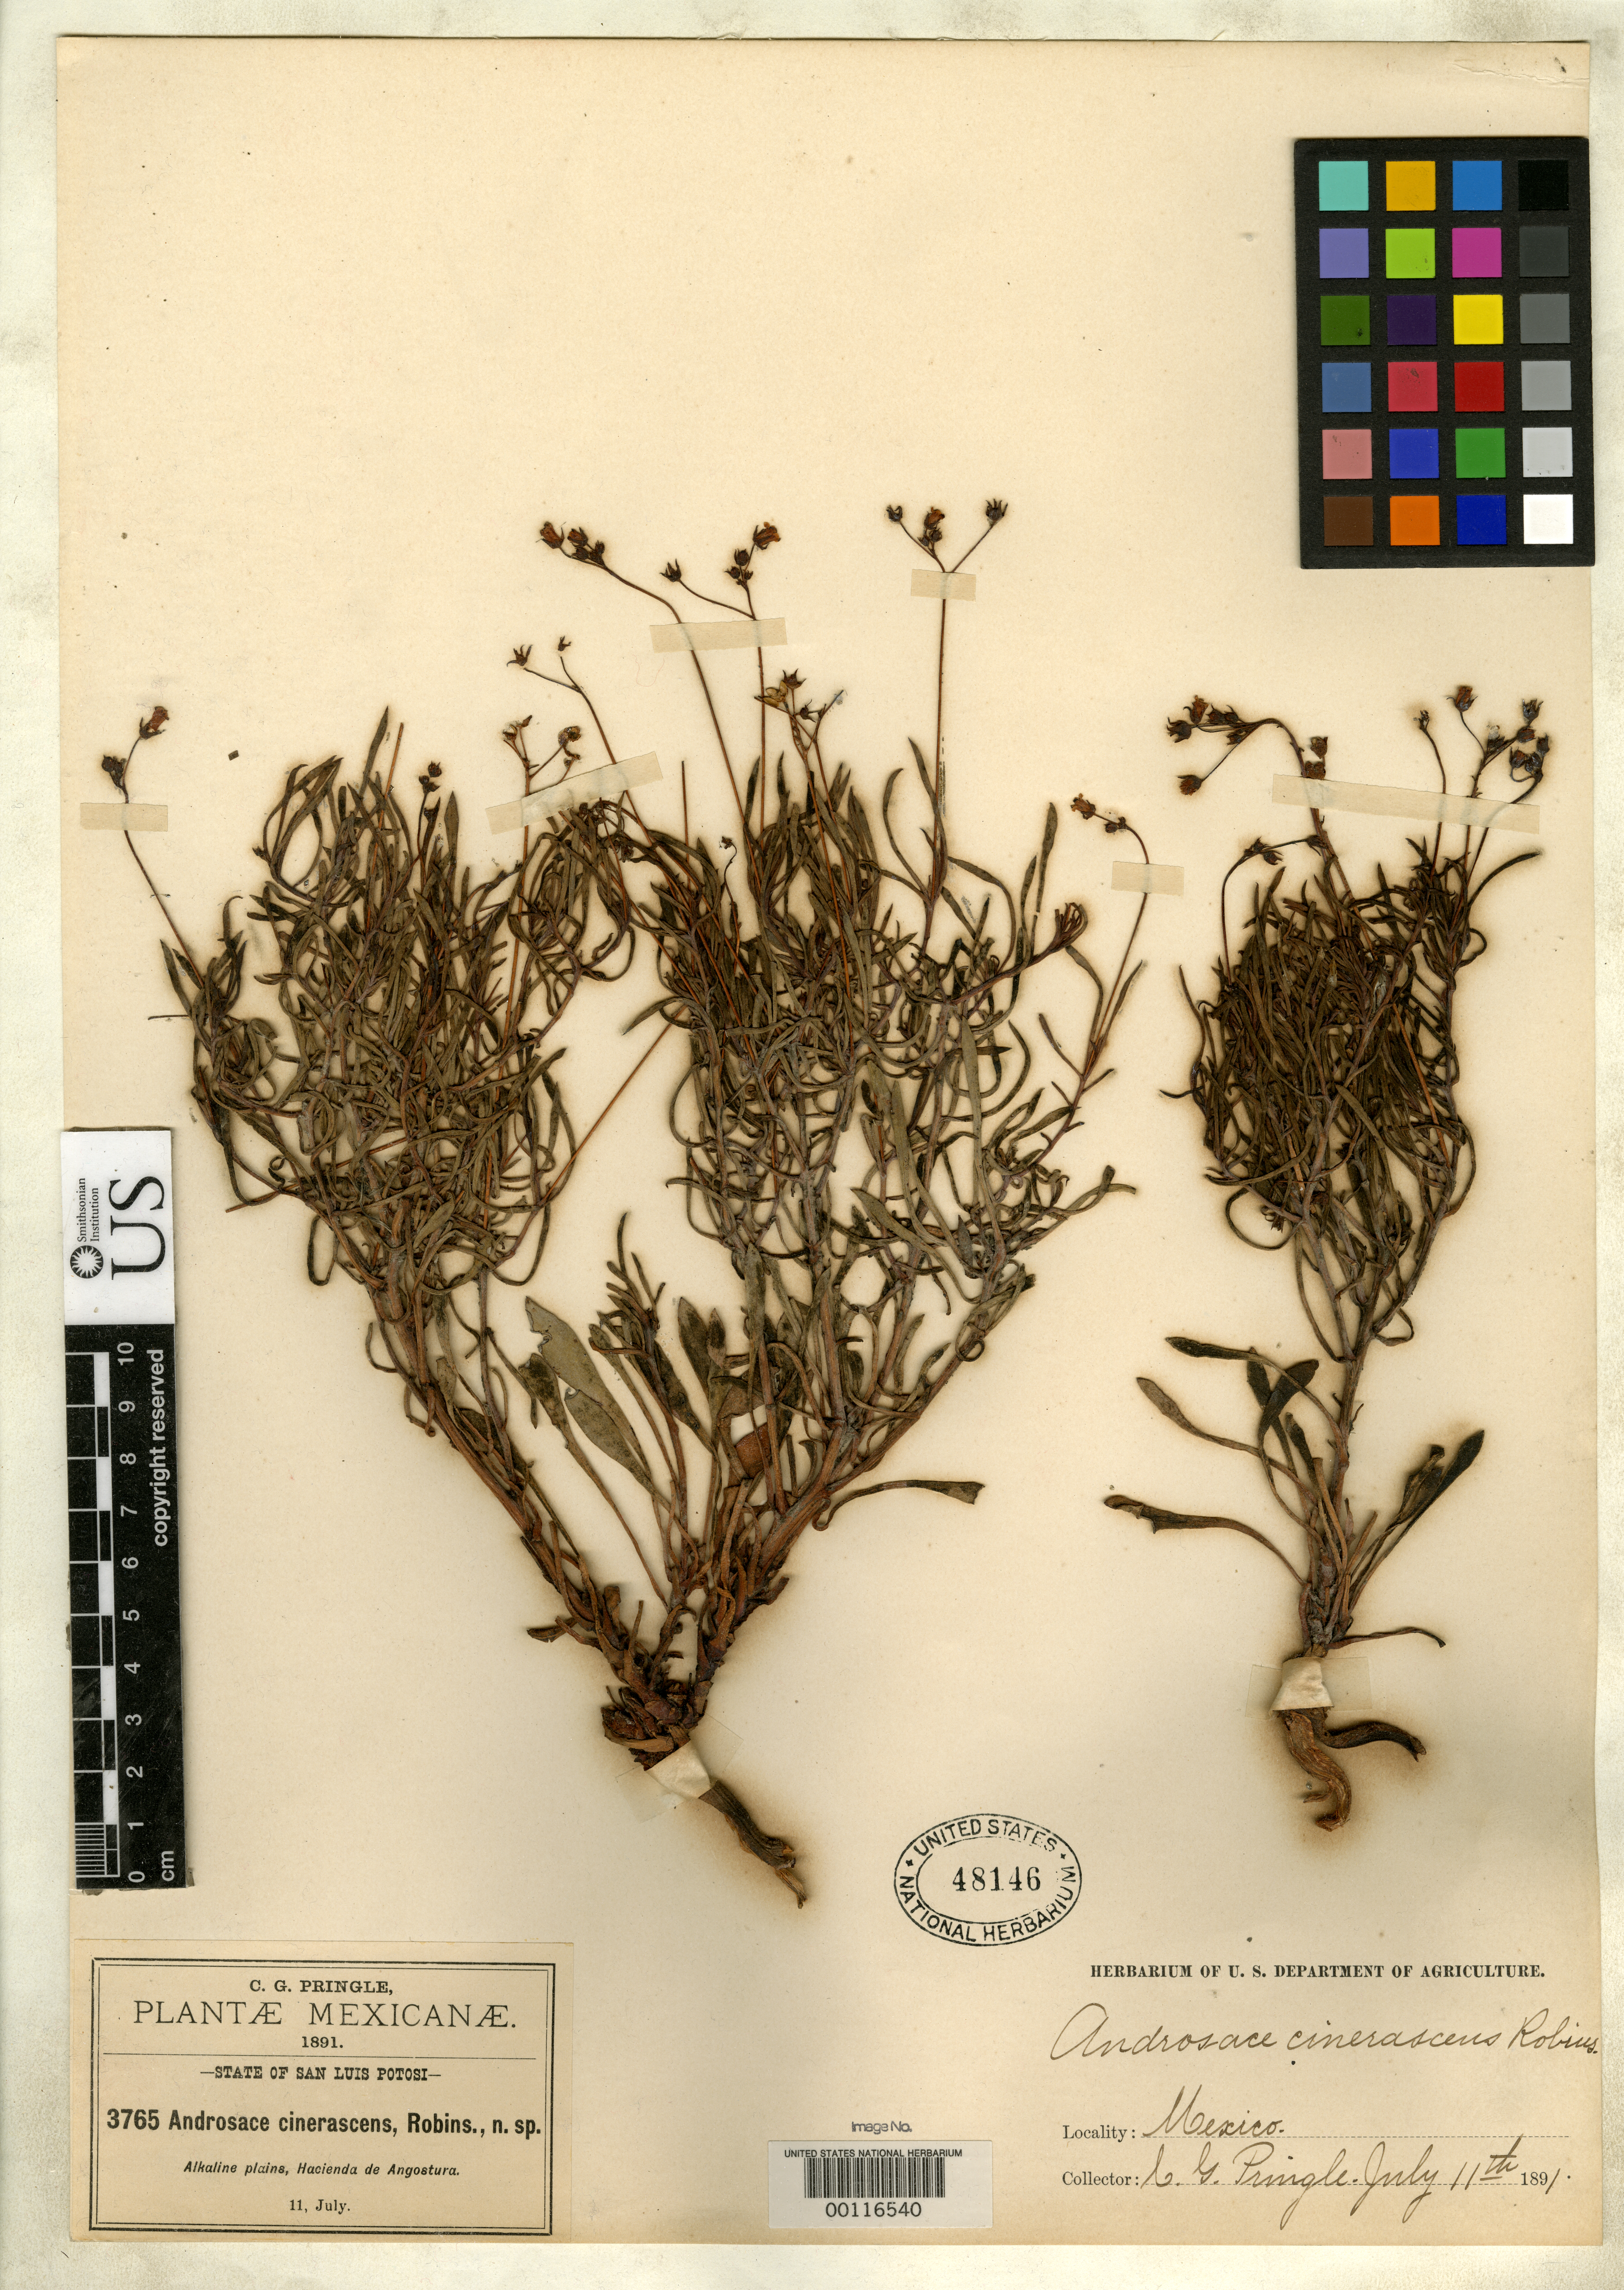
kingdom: Plantae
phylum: Tracheophyta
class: Magnoliopsida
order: Ericales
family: Primulaceae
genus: Androsace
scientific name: Androsace cinerascens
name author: B.L. Rob.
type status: Isotype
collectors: C. G. Pringle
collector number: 3765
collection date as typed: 11 Jul 1891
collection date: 1891-07-11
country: Mexico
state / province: San Luis Potosi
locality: Hacienda de Angostura.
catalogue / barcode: US 48146